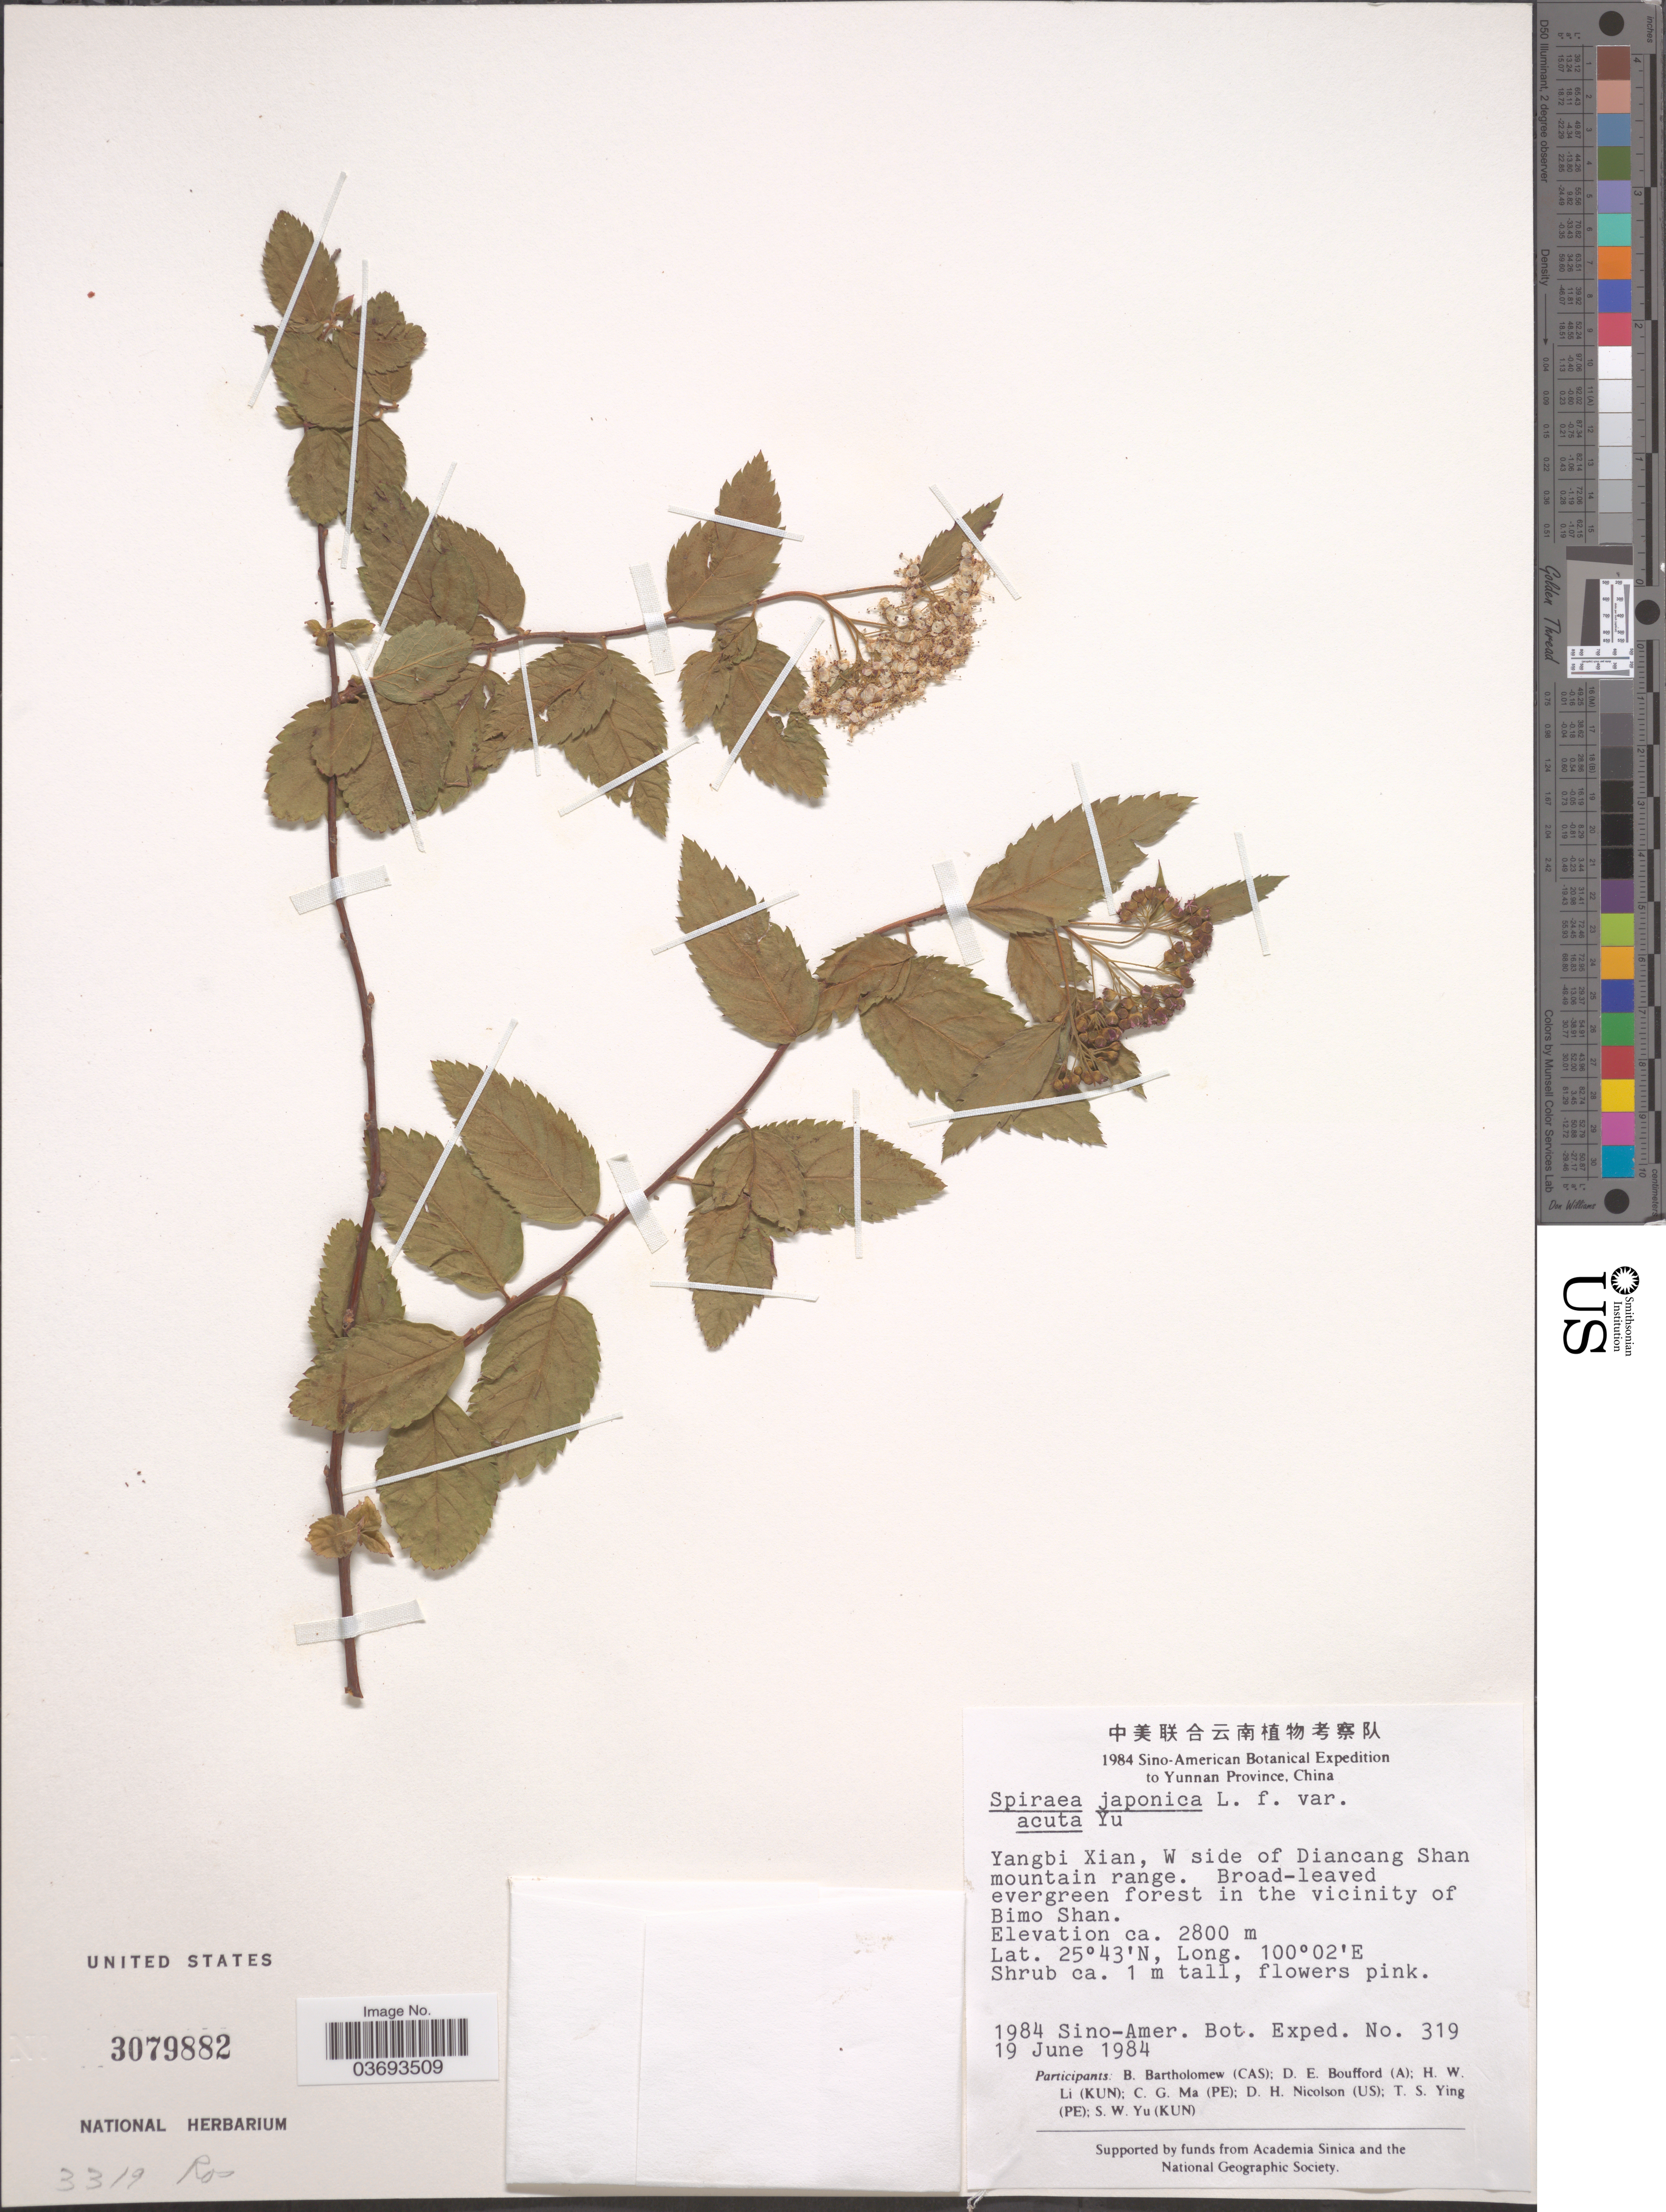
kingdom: Plantae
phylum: Tracheophyta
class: Magnoliopsida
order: Rosales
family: Rosaceae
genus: Spiraea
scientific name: Spiraea japonica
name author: L. f.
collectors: Sino-Amer. Bot. Exped. 1984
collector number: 319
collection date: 1984-06-19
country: China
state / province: Yunnan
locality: Yangbi Xian, W side of Diancang Shan mountain range. Broad-leaved evergreen forest in the vicinity of Bimo Shan.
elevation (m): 2800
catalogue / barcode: US 3079882